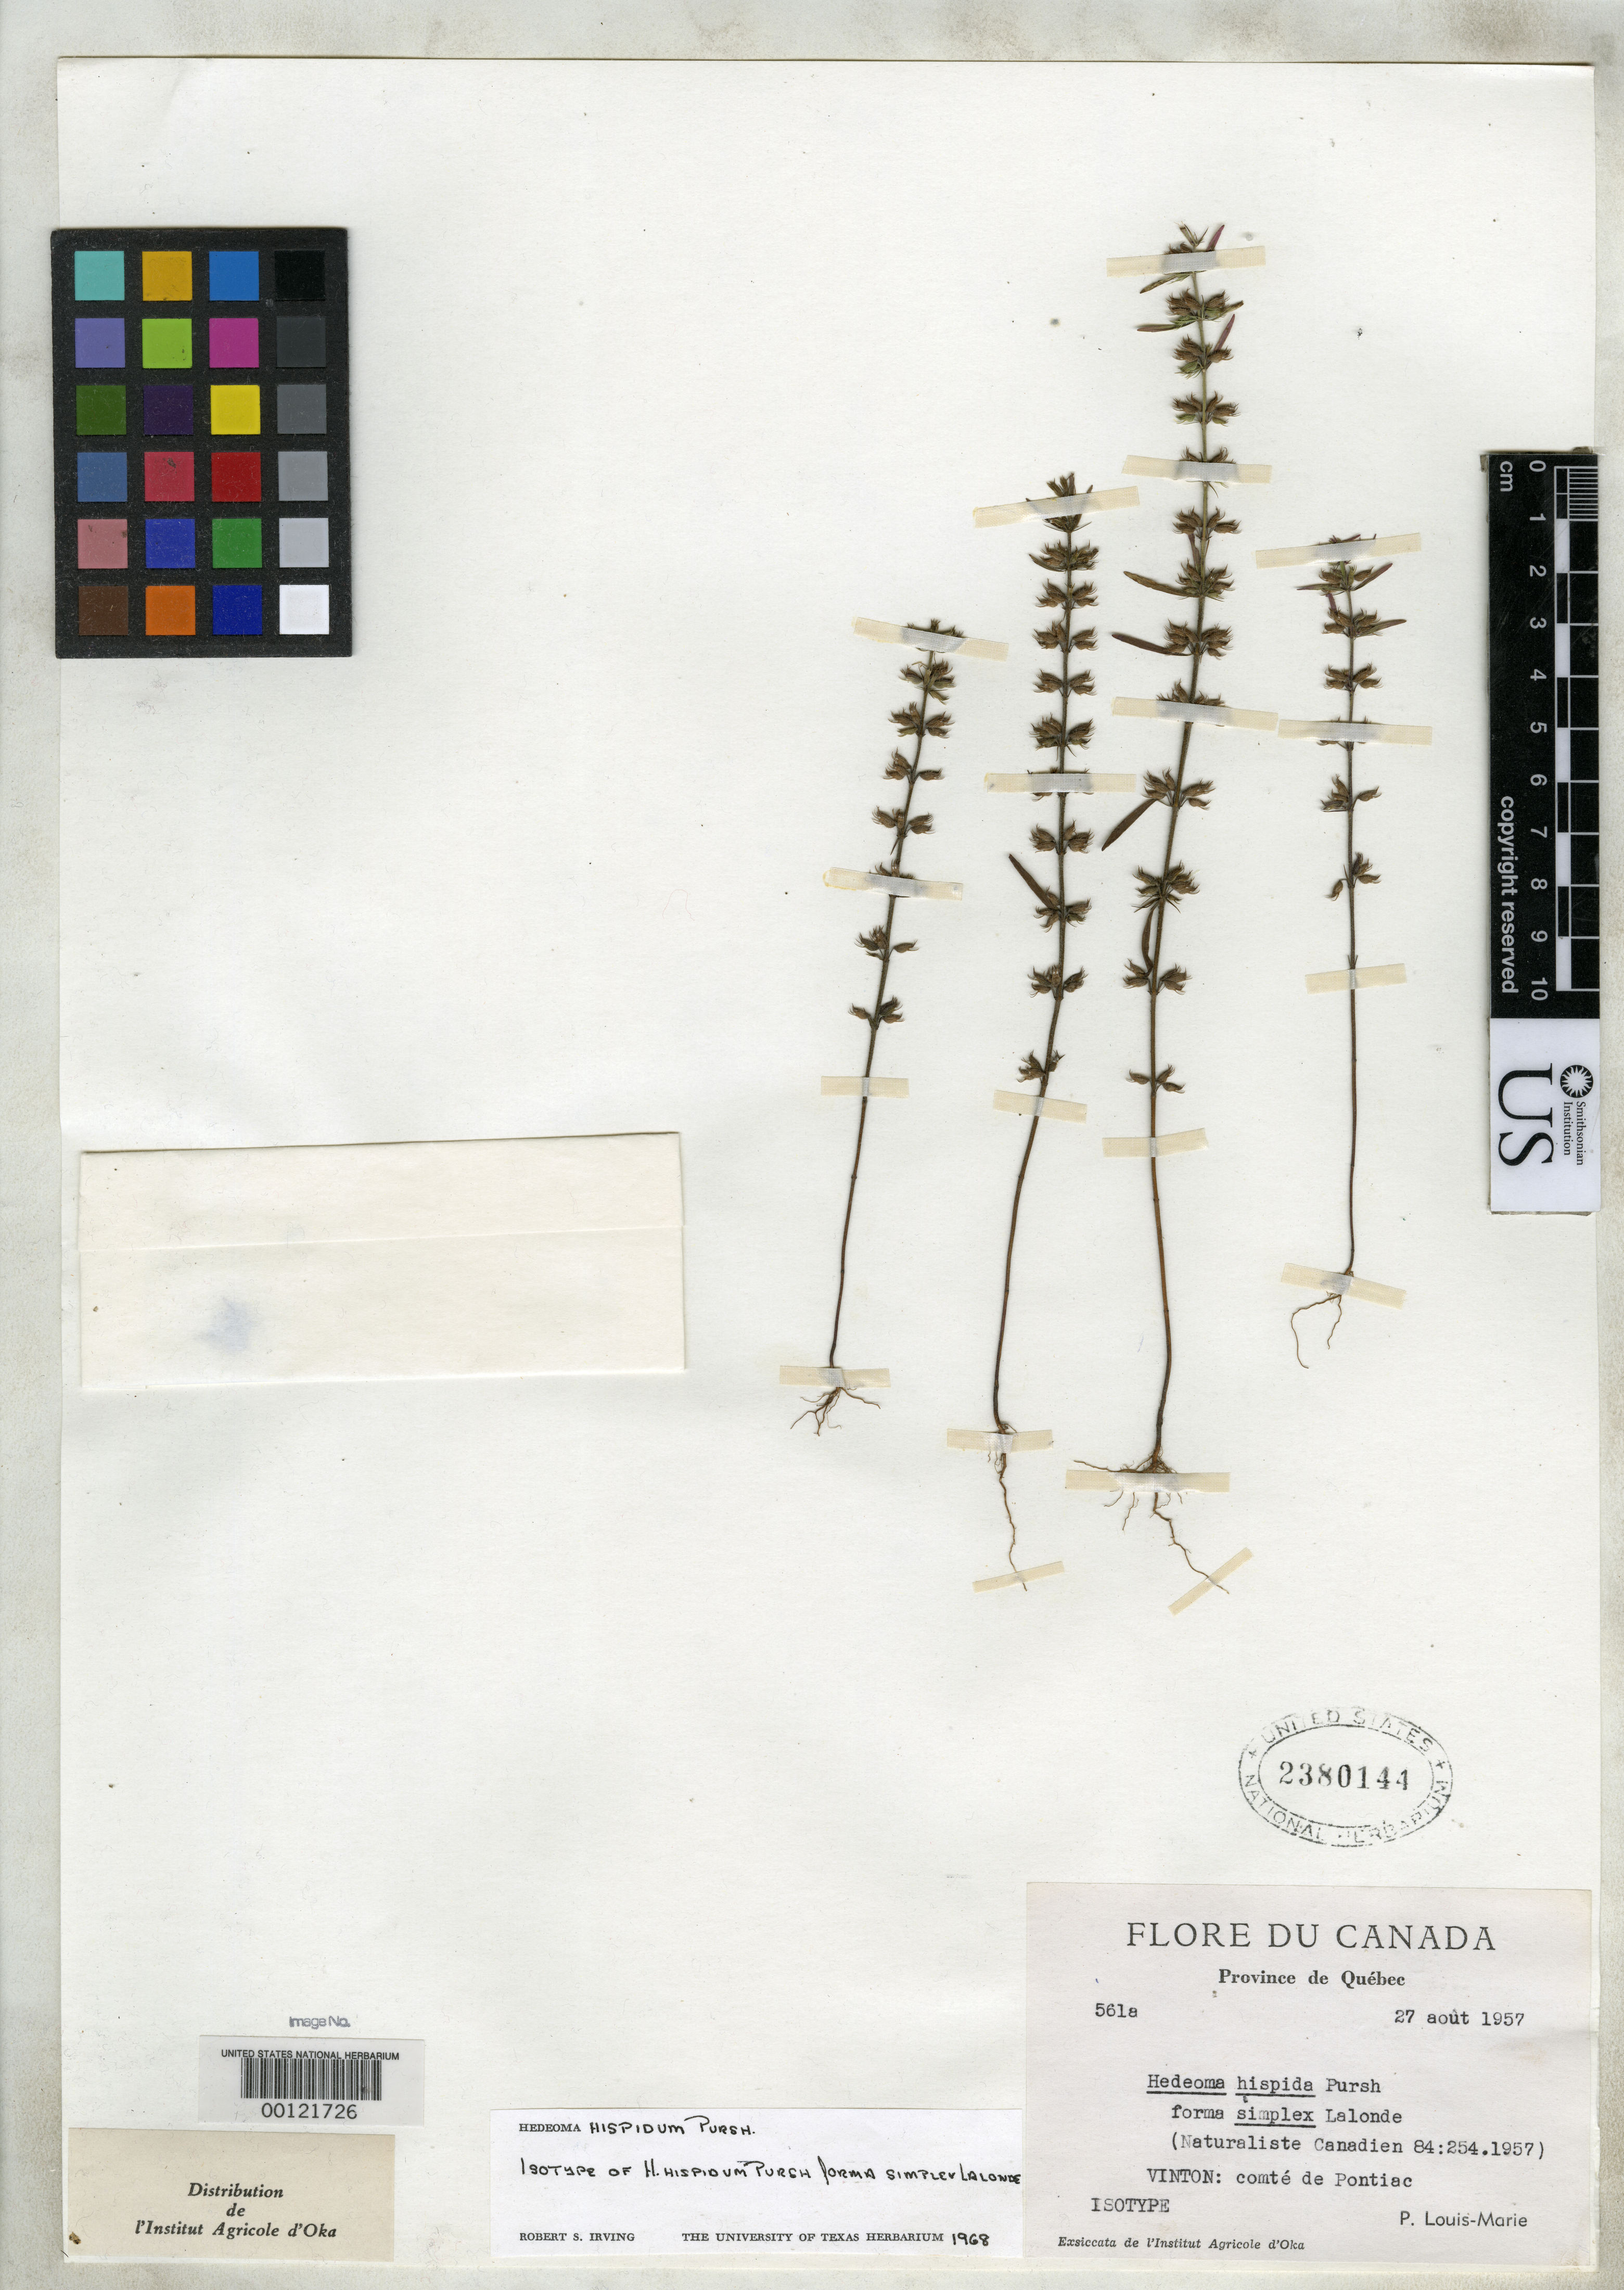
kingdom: Plantae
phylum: Tracheophyta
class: Magnoliopsida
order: Lamiales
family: Lamiaceae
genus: Hedeoma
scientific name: Hedeoma hispida f. simplex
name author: Louis-Marie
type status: Isotype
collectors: L.-M. LaLonde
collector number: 561a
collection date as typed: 27 Aug 1957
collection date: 1957-08-27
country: Canada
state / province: Quebec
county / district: Comte de Pontiac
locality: Vinton.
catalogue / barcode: US 2380144